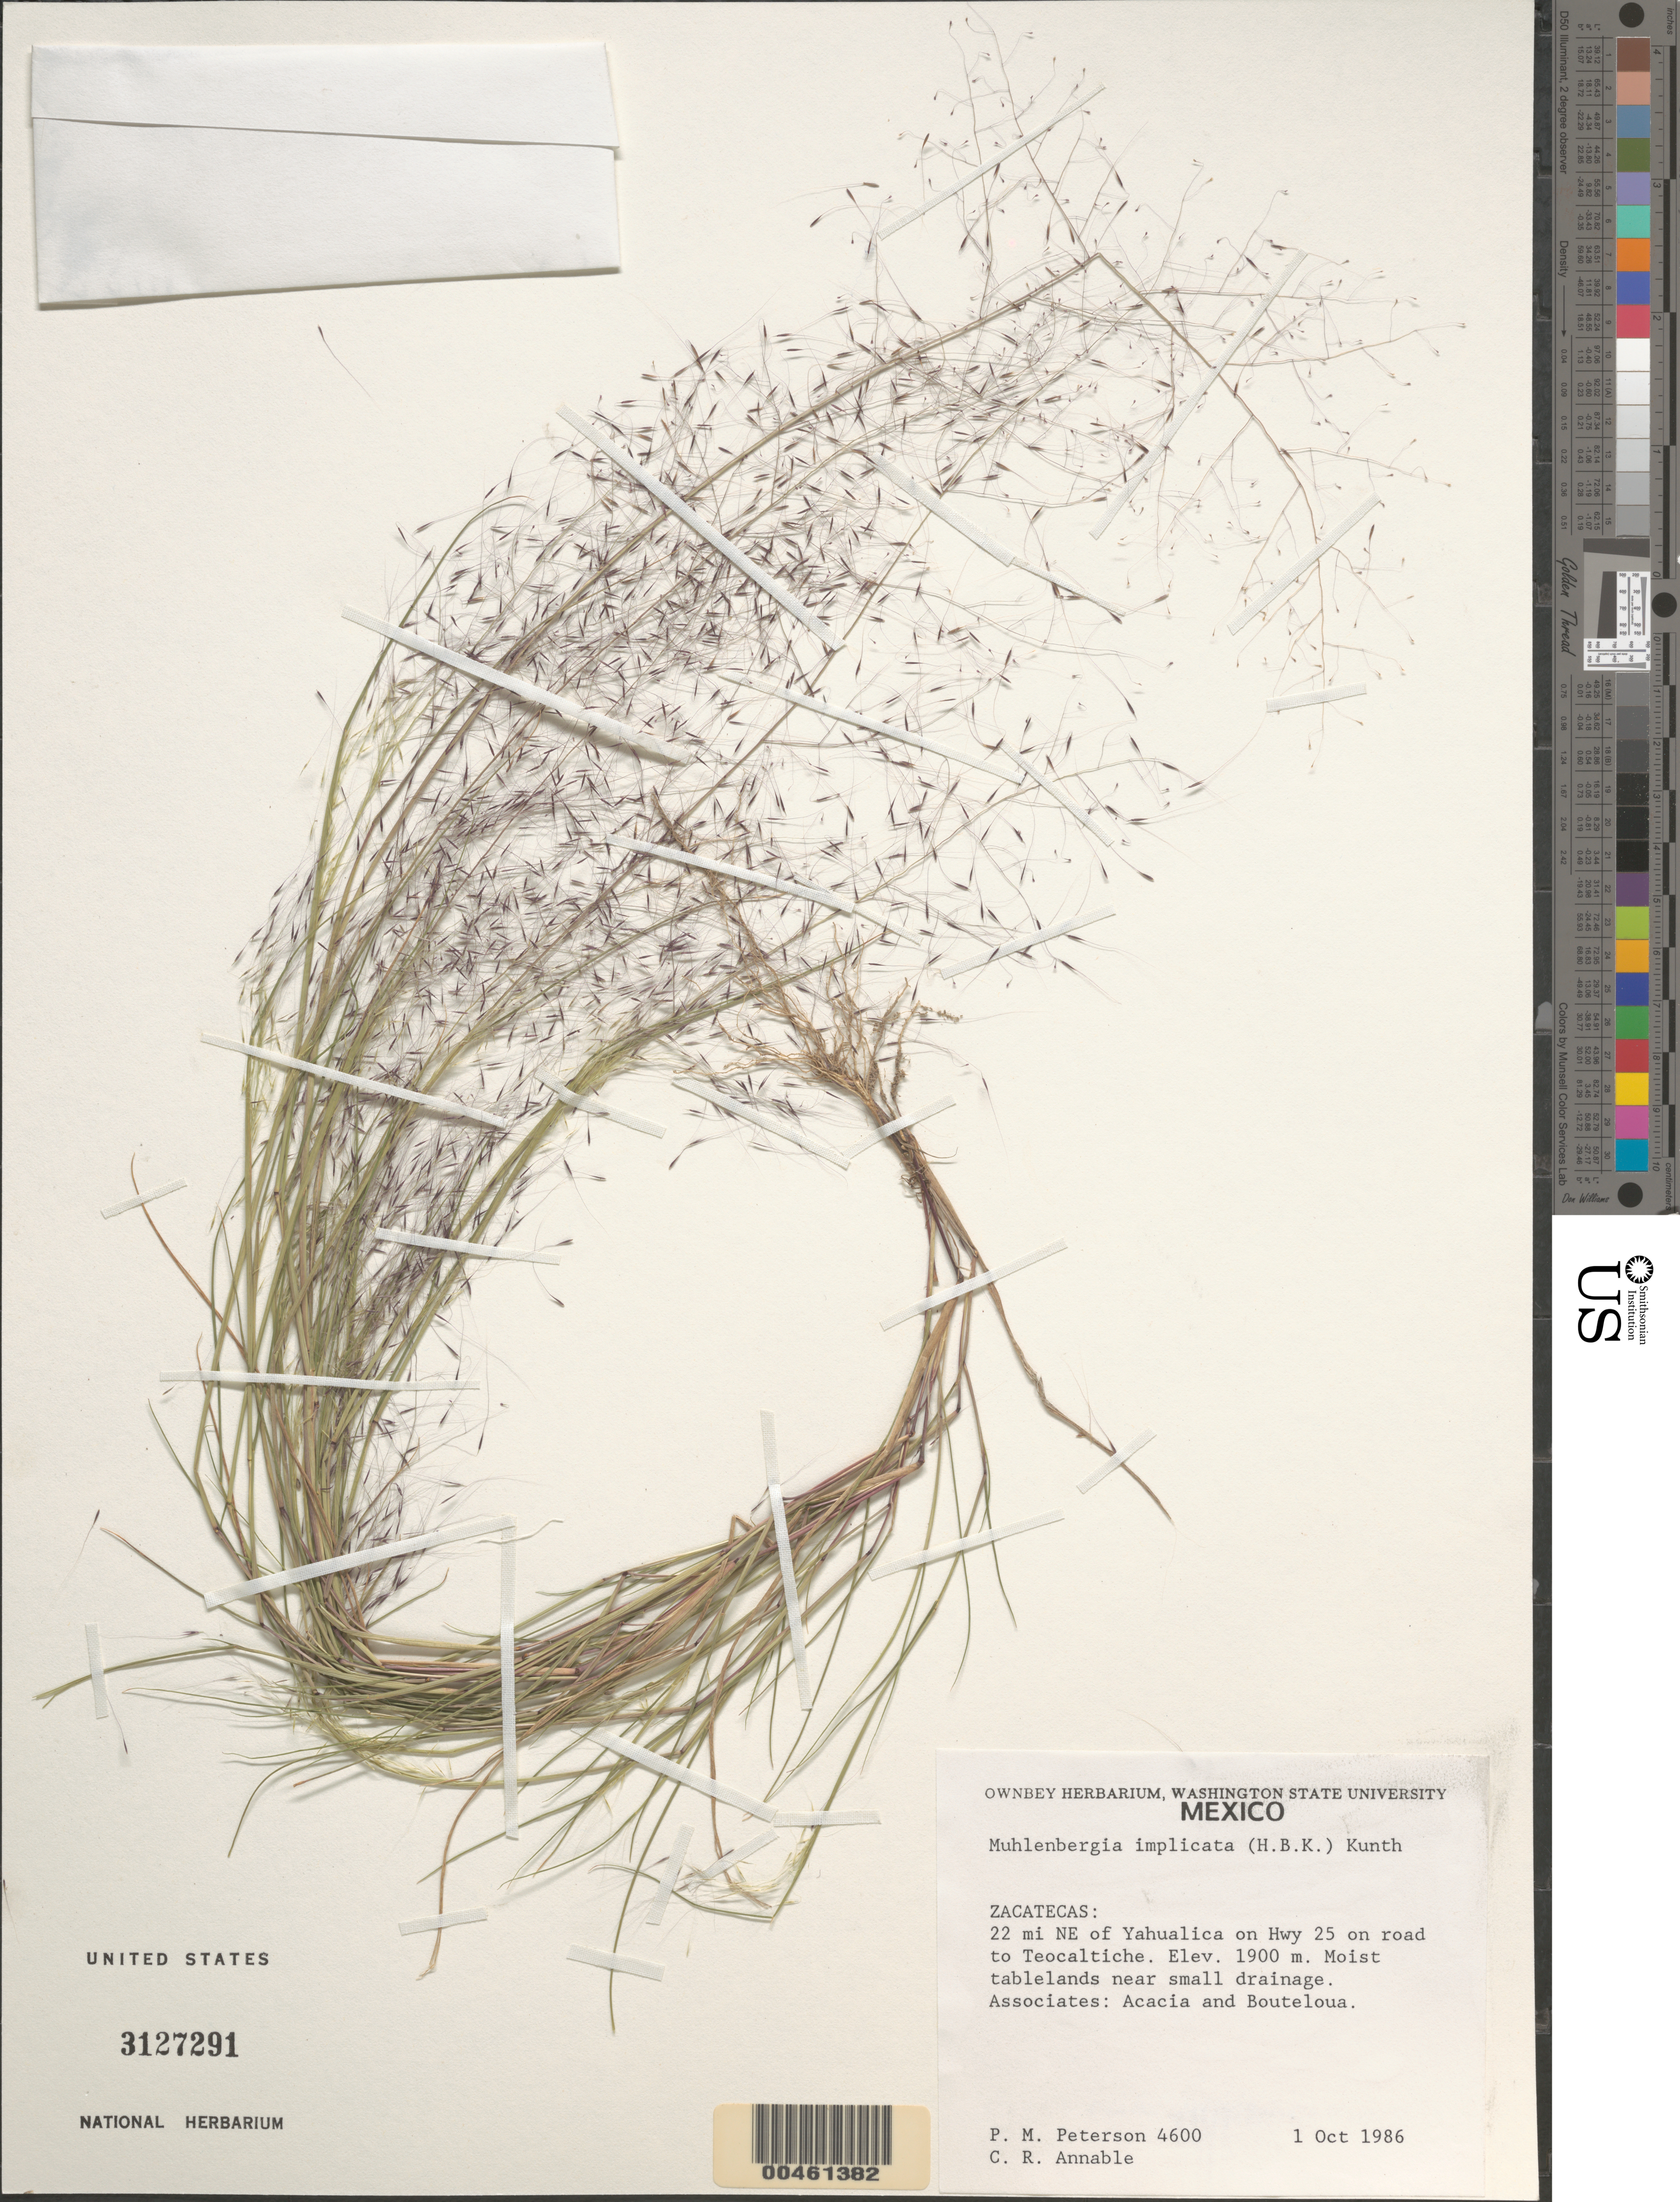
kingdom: Plantae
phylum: Tracheophyta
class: Liliopsida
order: Poales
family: Poaceae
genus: Muhlenbergia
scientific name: Muhlenbergia implicata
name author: (Kunth) Trin.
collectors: P. M. Peterson & C. R. Annable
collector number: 04600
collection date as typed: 01 Oct 1986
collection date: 1986-10-01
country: Mexico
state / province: Zacatecas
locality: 22 miles NE of Yahualica on Hwy 25, on road to Teocaltiche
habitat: Moist tablelands near small drainage. Associated with Acacia and Bouteloua.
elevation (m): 1900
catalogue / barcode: US 3127291